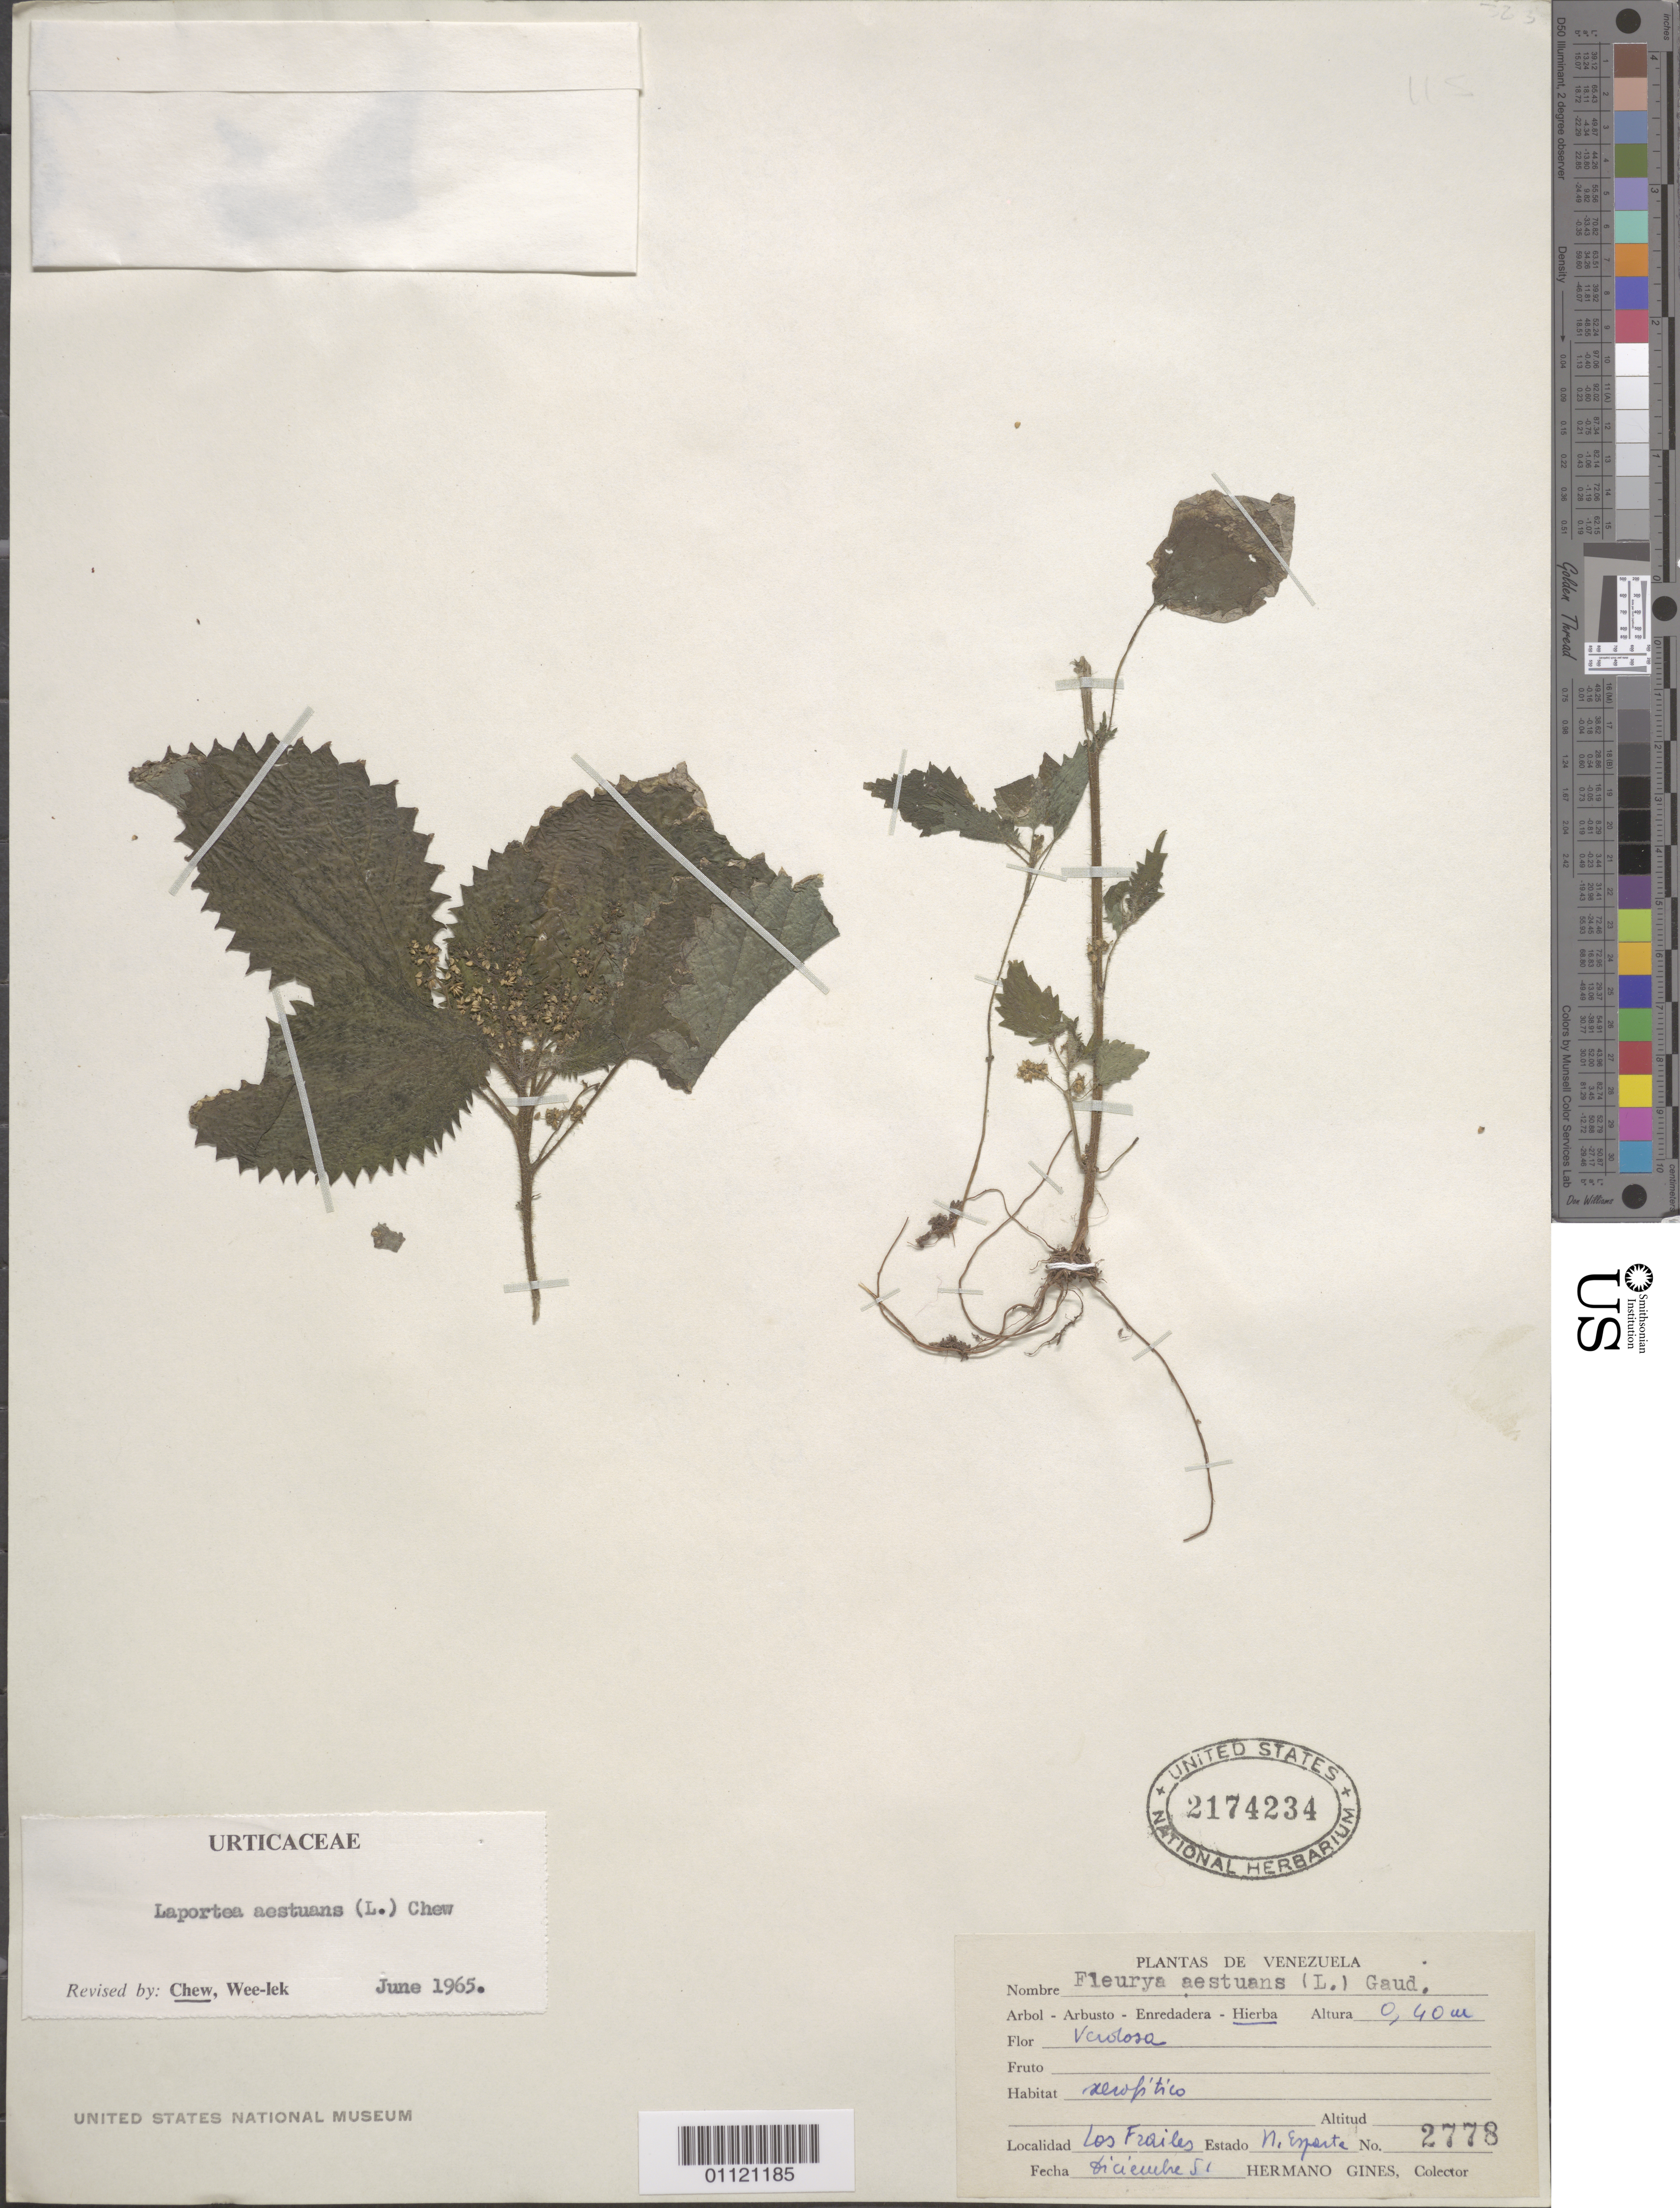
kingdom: Plantae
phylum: Tracheophyta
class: Magnoliopsida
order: Rosales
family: Urticaceae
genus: Laportea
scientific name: Laportea aestuans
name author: (L.) Chew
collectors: Bro. Gines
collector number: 2778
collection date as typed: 01 Dec 1951 to 31 Dec 1951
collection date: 1951-12-01/1951-12-31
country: Venezuela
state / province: Nueva Esparta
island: Margarita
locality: Los Frailes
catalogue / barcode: US 2174234